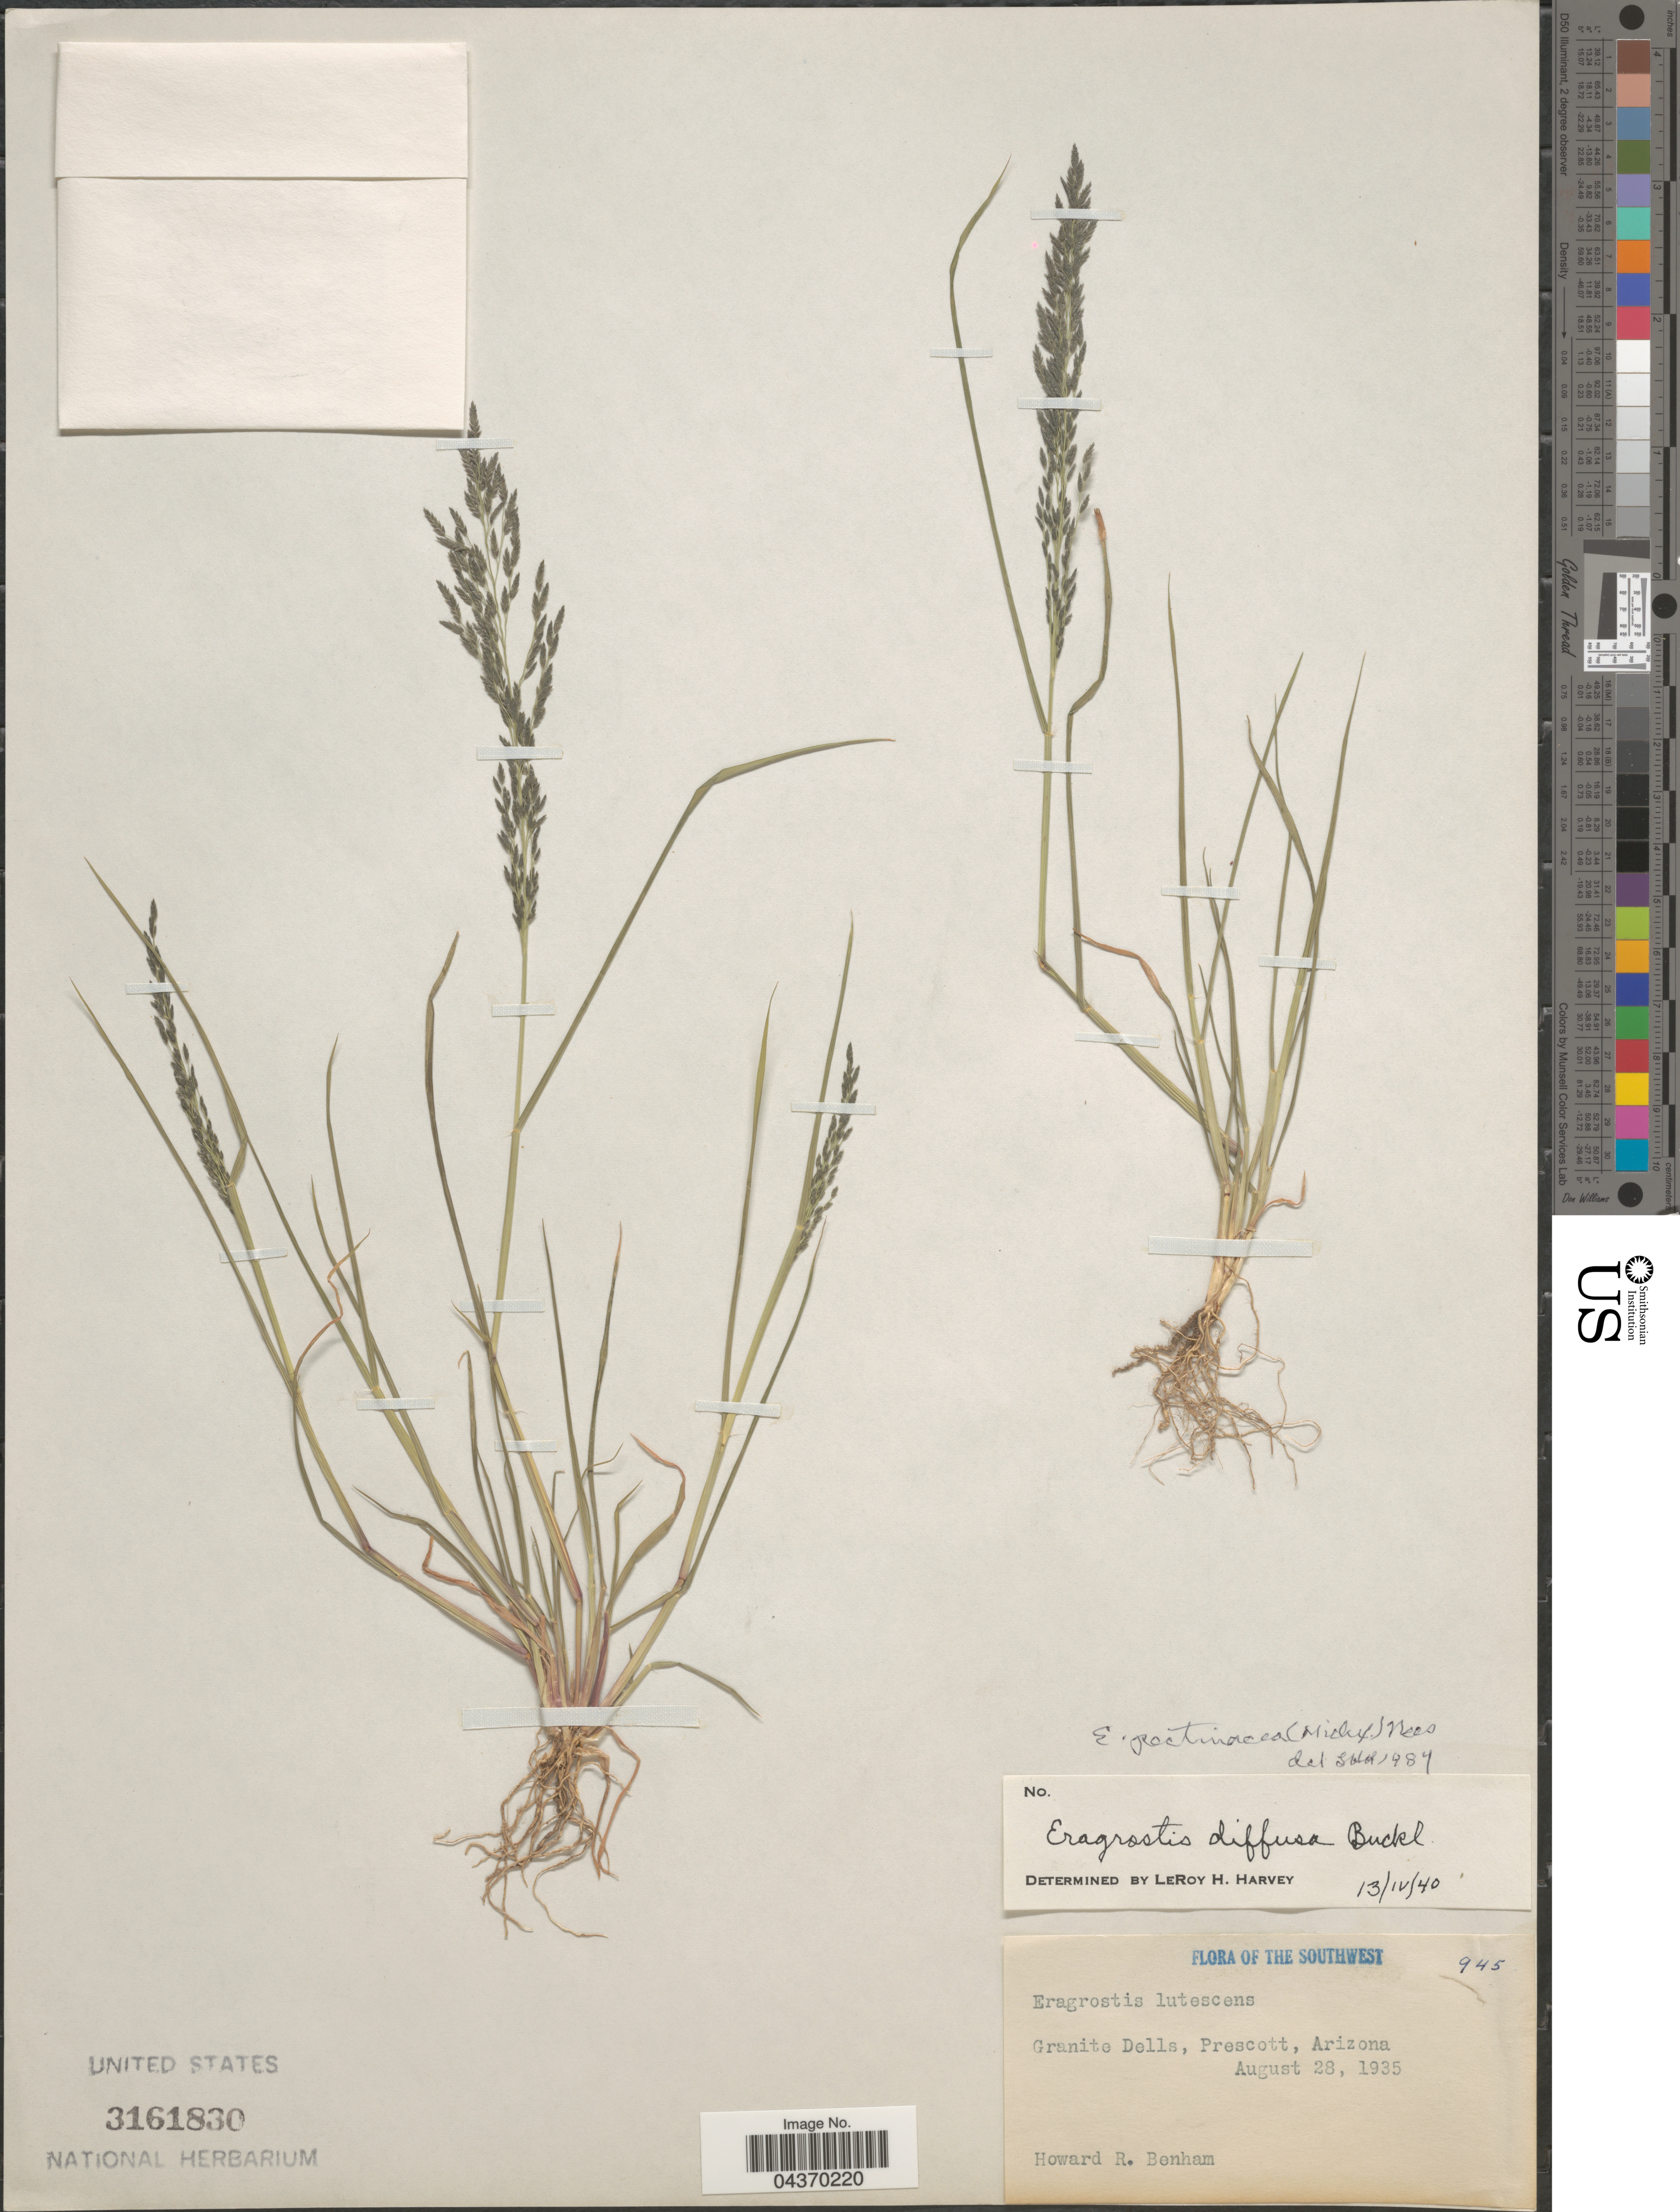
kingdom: Plantae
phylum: Tracheophyta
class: Liliopsida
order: Poales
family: Poaceae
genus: Eragrostis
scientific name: Eragrostis pectinacea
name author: (Michx.) Nees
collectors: H. Benham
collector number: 945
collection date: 1935-08-28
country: United States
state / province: Arizona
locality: The Southwest. Granite Dells, Prescott.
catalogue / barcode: US 3161830